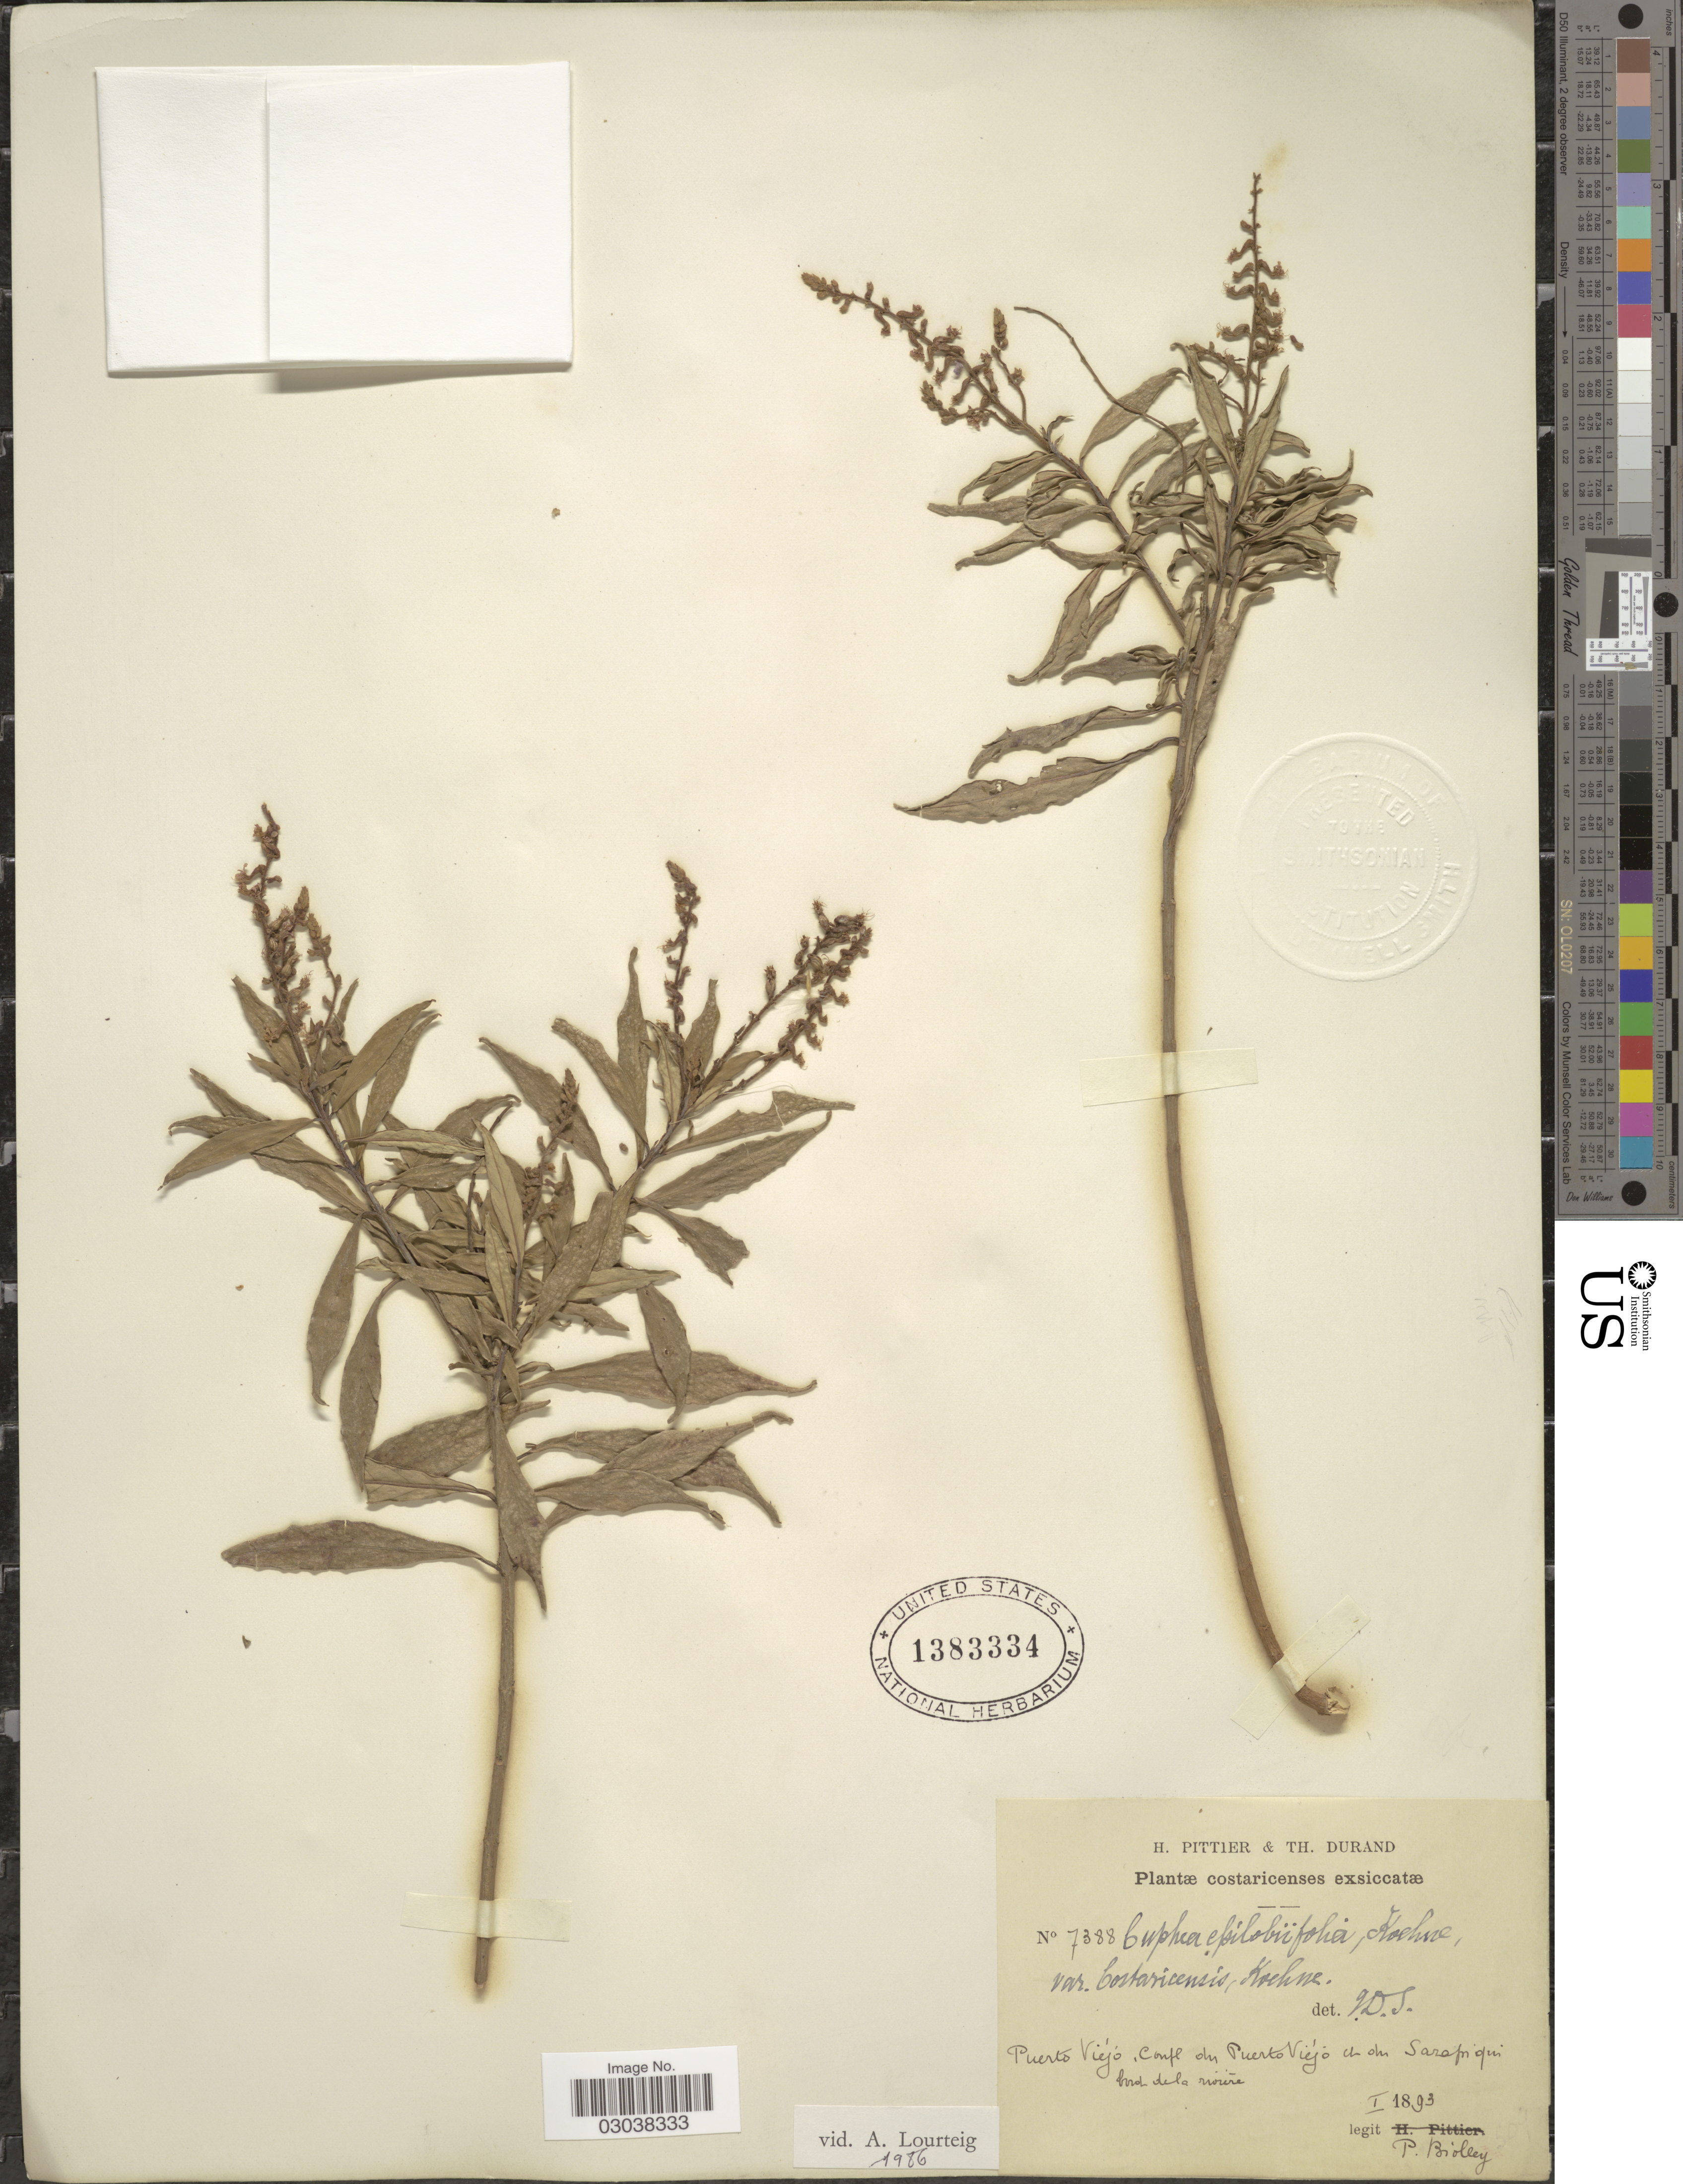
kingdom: Plantae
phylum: Tracheophyta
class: Magnoliopsida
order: Myrtales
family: Lythraceae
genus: Cuphea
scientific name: Cuphea epilobiifolia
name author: Koehne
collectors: P. Biolley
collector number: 7388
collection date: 1893-01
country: Costa Rica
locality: Puerto Viéjo, confl du Puerto Viéjo et du Sarapiqui bord dela rivière.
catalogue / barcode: US 1383334